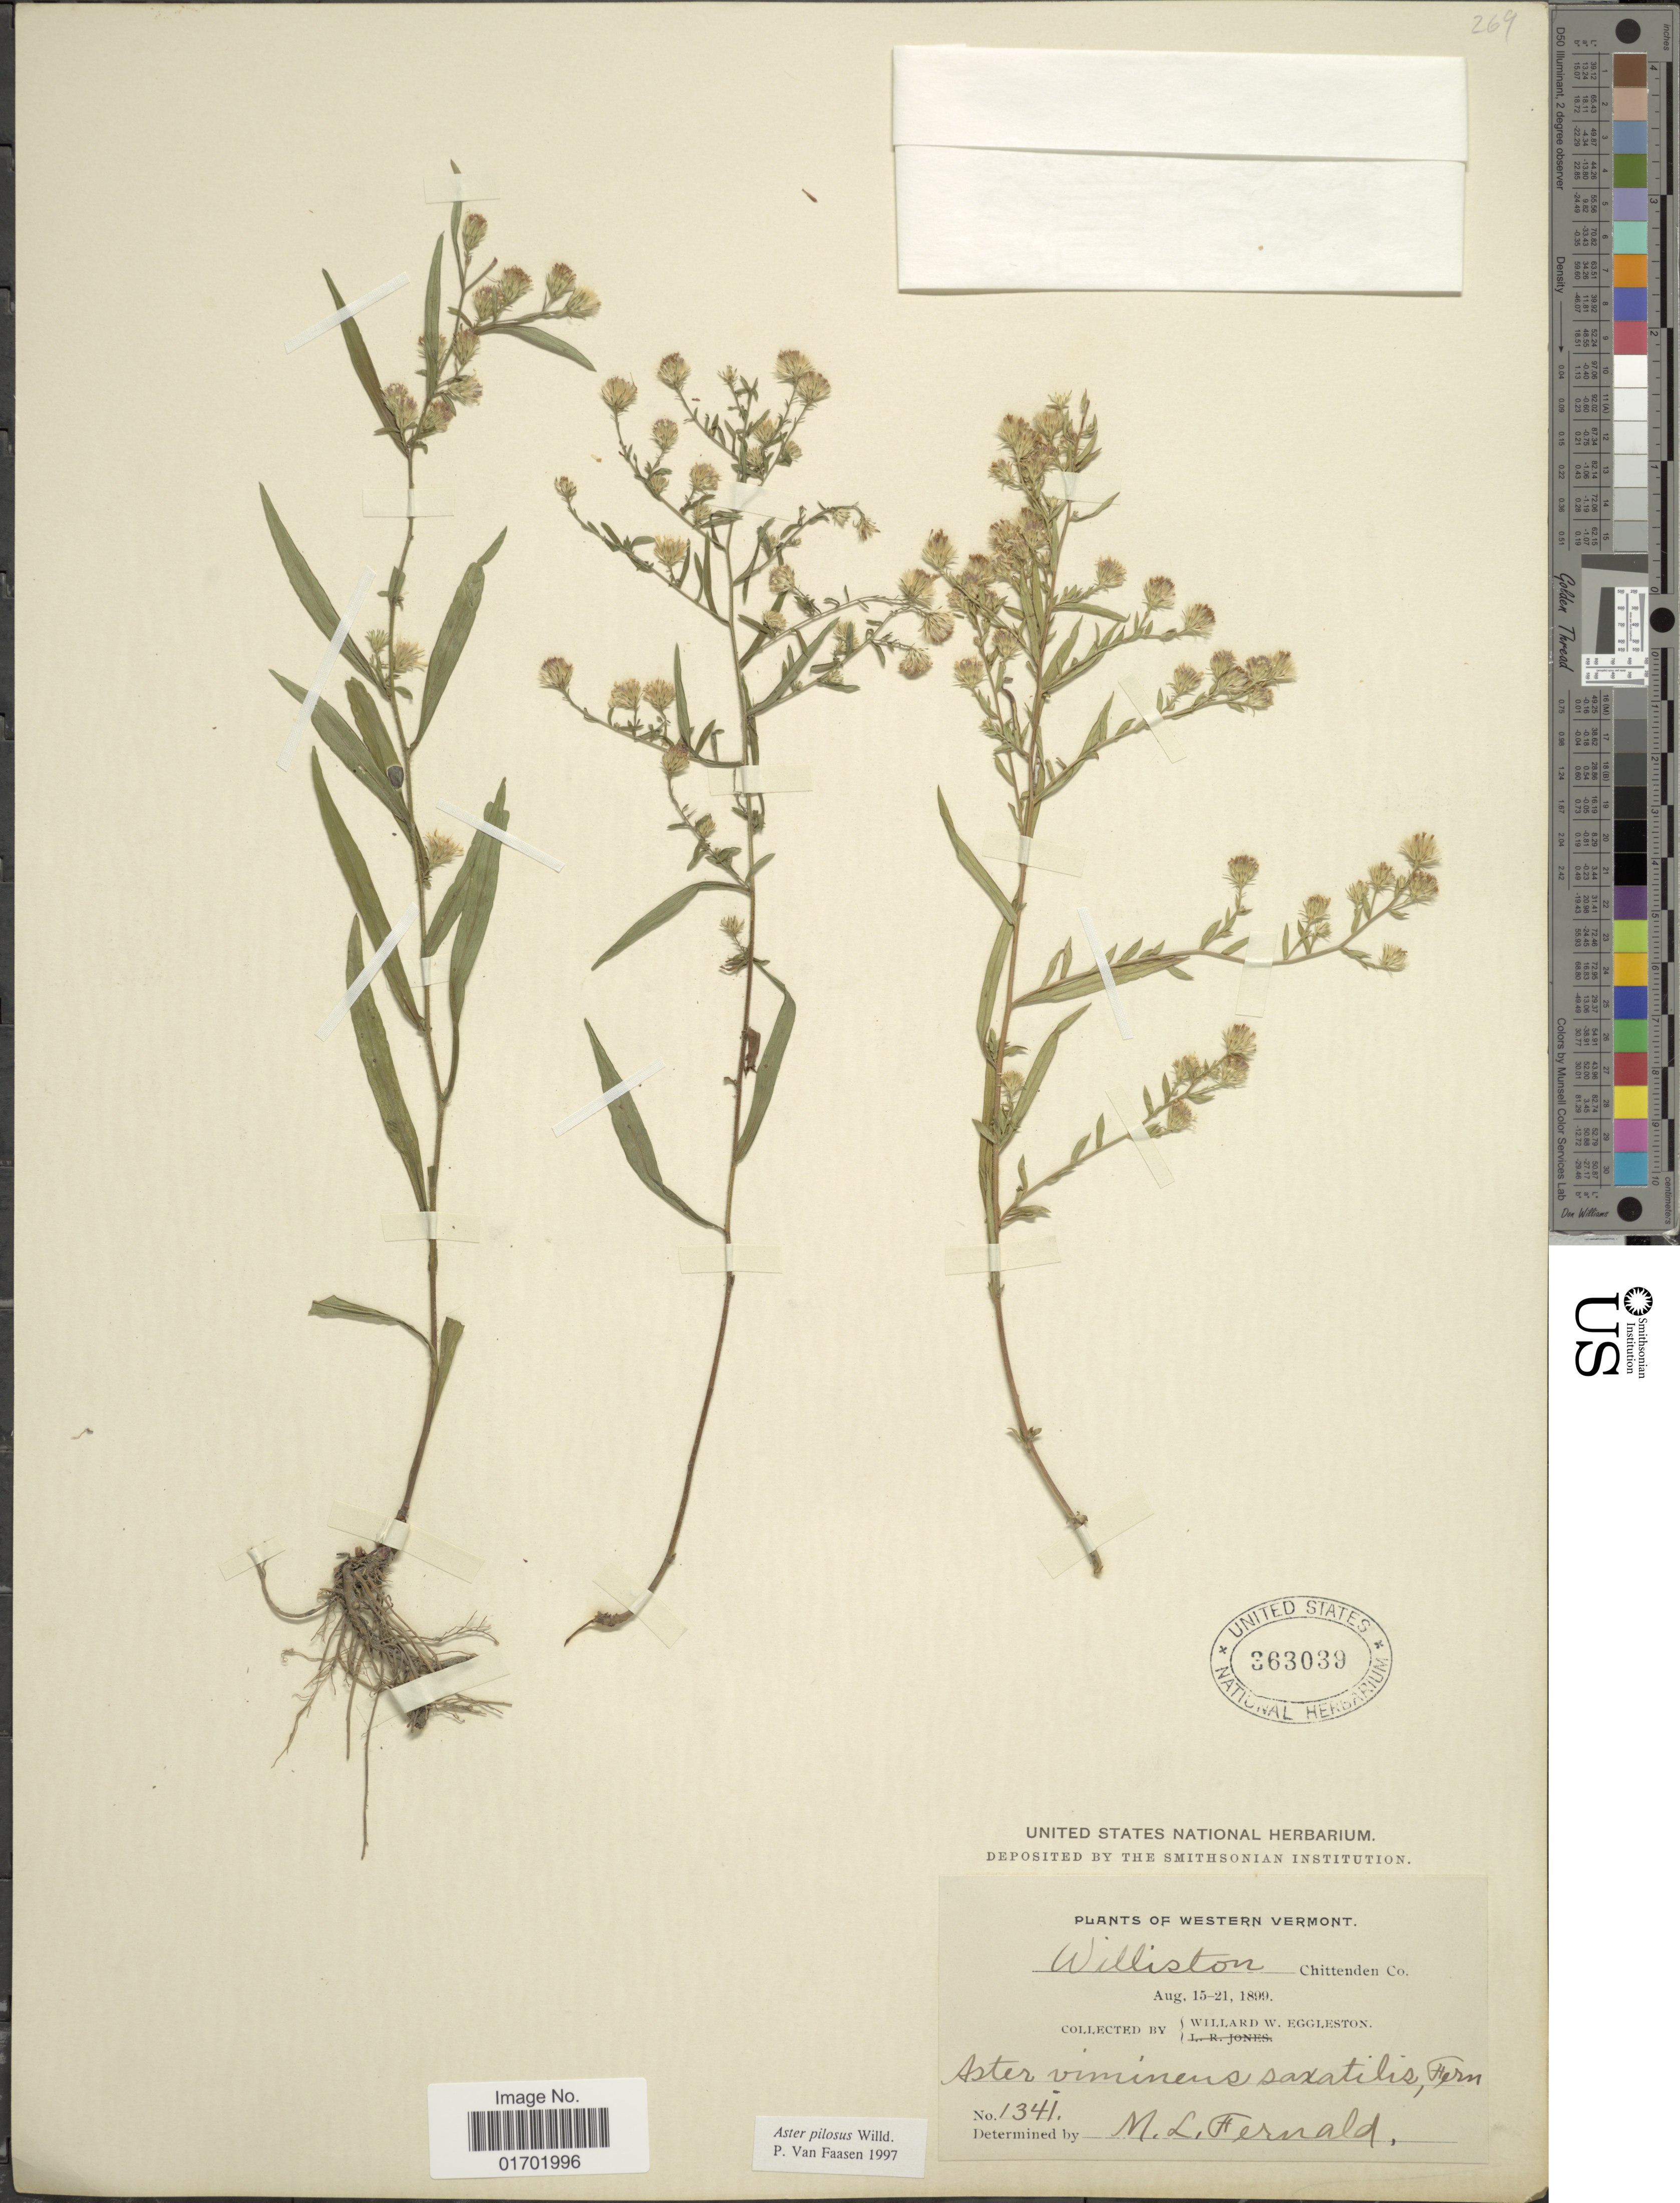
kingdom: Plantae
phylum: Tracheophyta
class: Magnoliopsida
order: Asterales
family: Asteraceae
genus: Symphyotrichum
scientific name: Symphyotrichum pilosum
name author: (Willd.) G.L. Nesom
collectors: W. W. Eggleston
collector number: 1341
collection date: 1899-08-15/1899-08-21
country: United States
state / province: Vermont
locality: Western Vermont, Williston, Chittenden Co.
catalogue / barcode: US 363039